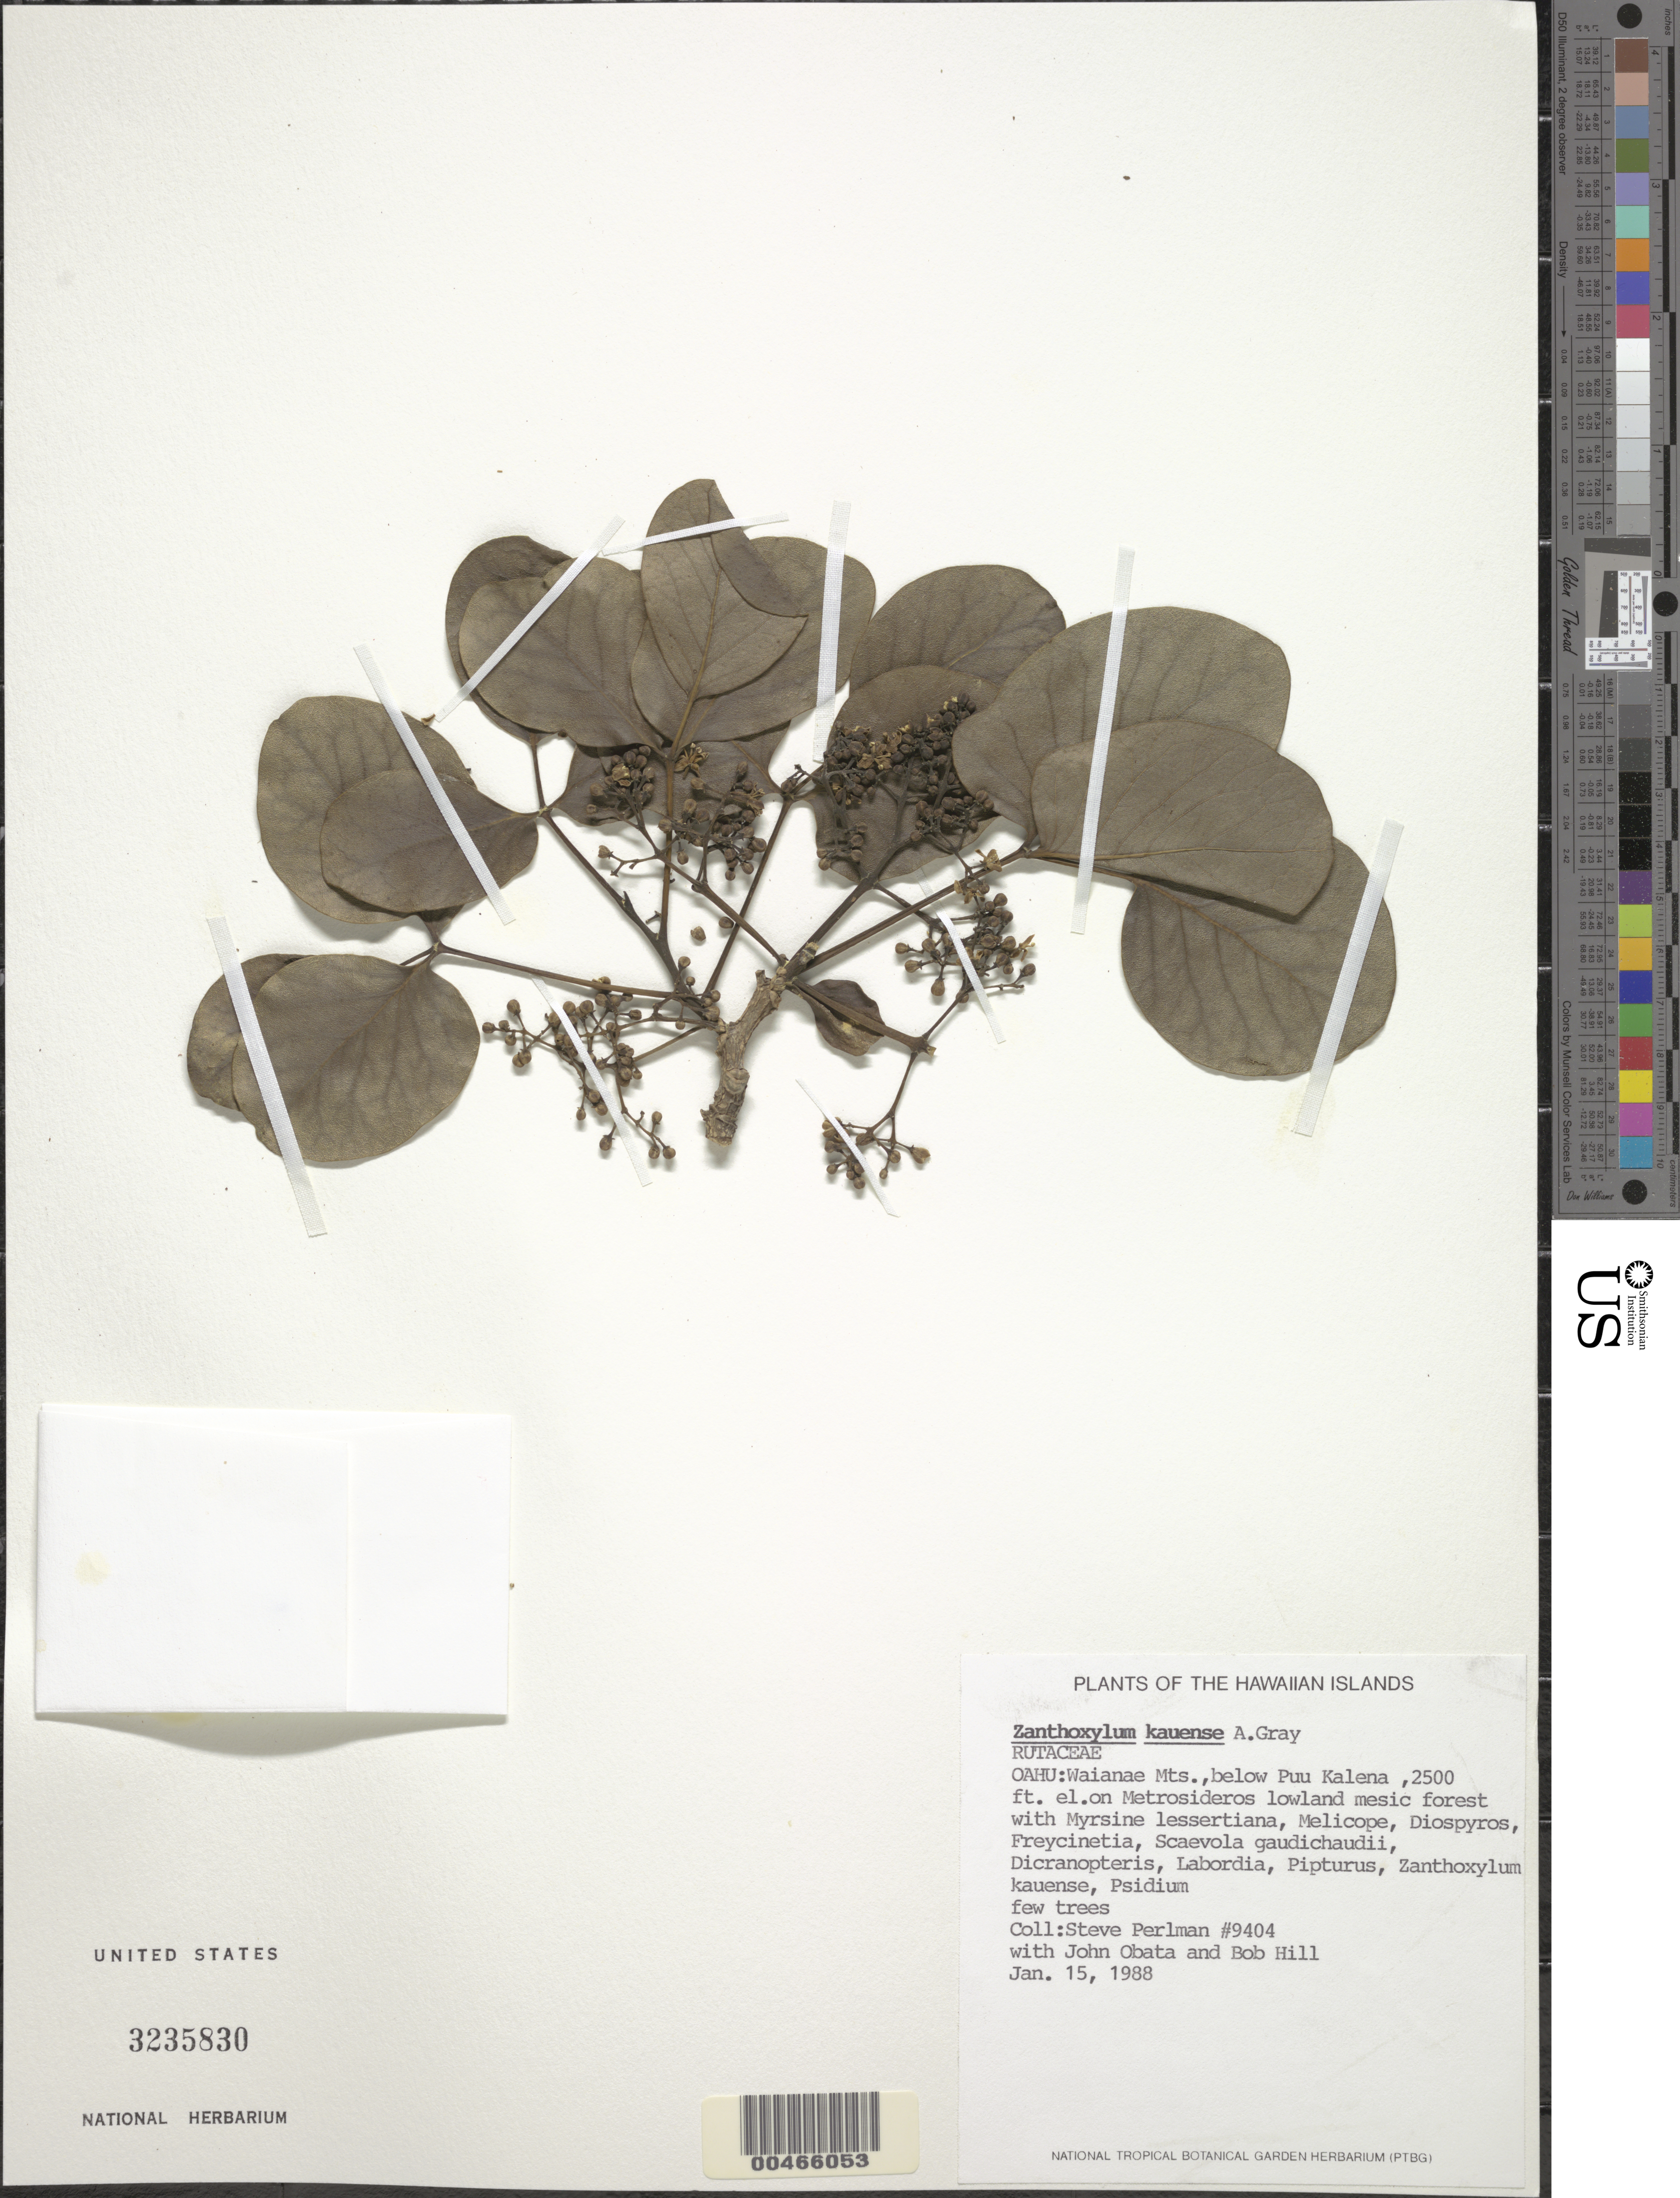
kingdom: Plantae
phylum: Tracheophyta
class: Magnoliopsida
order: Sapindales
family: Rutaceae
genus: Zanthoxylum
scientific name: Zanthoxylum kauaense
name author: A. Gray in Wilkes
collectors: S. P. Perlman, J. Obata & B. Hill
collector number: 9404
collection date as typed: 15 Jan 1988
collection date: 1988-01-15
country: United States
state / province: Hawaii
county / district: Honolulu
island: Oahu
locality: Waianae Mts., below Puu Kalena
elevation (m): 762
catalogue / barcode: US 3235830